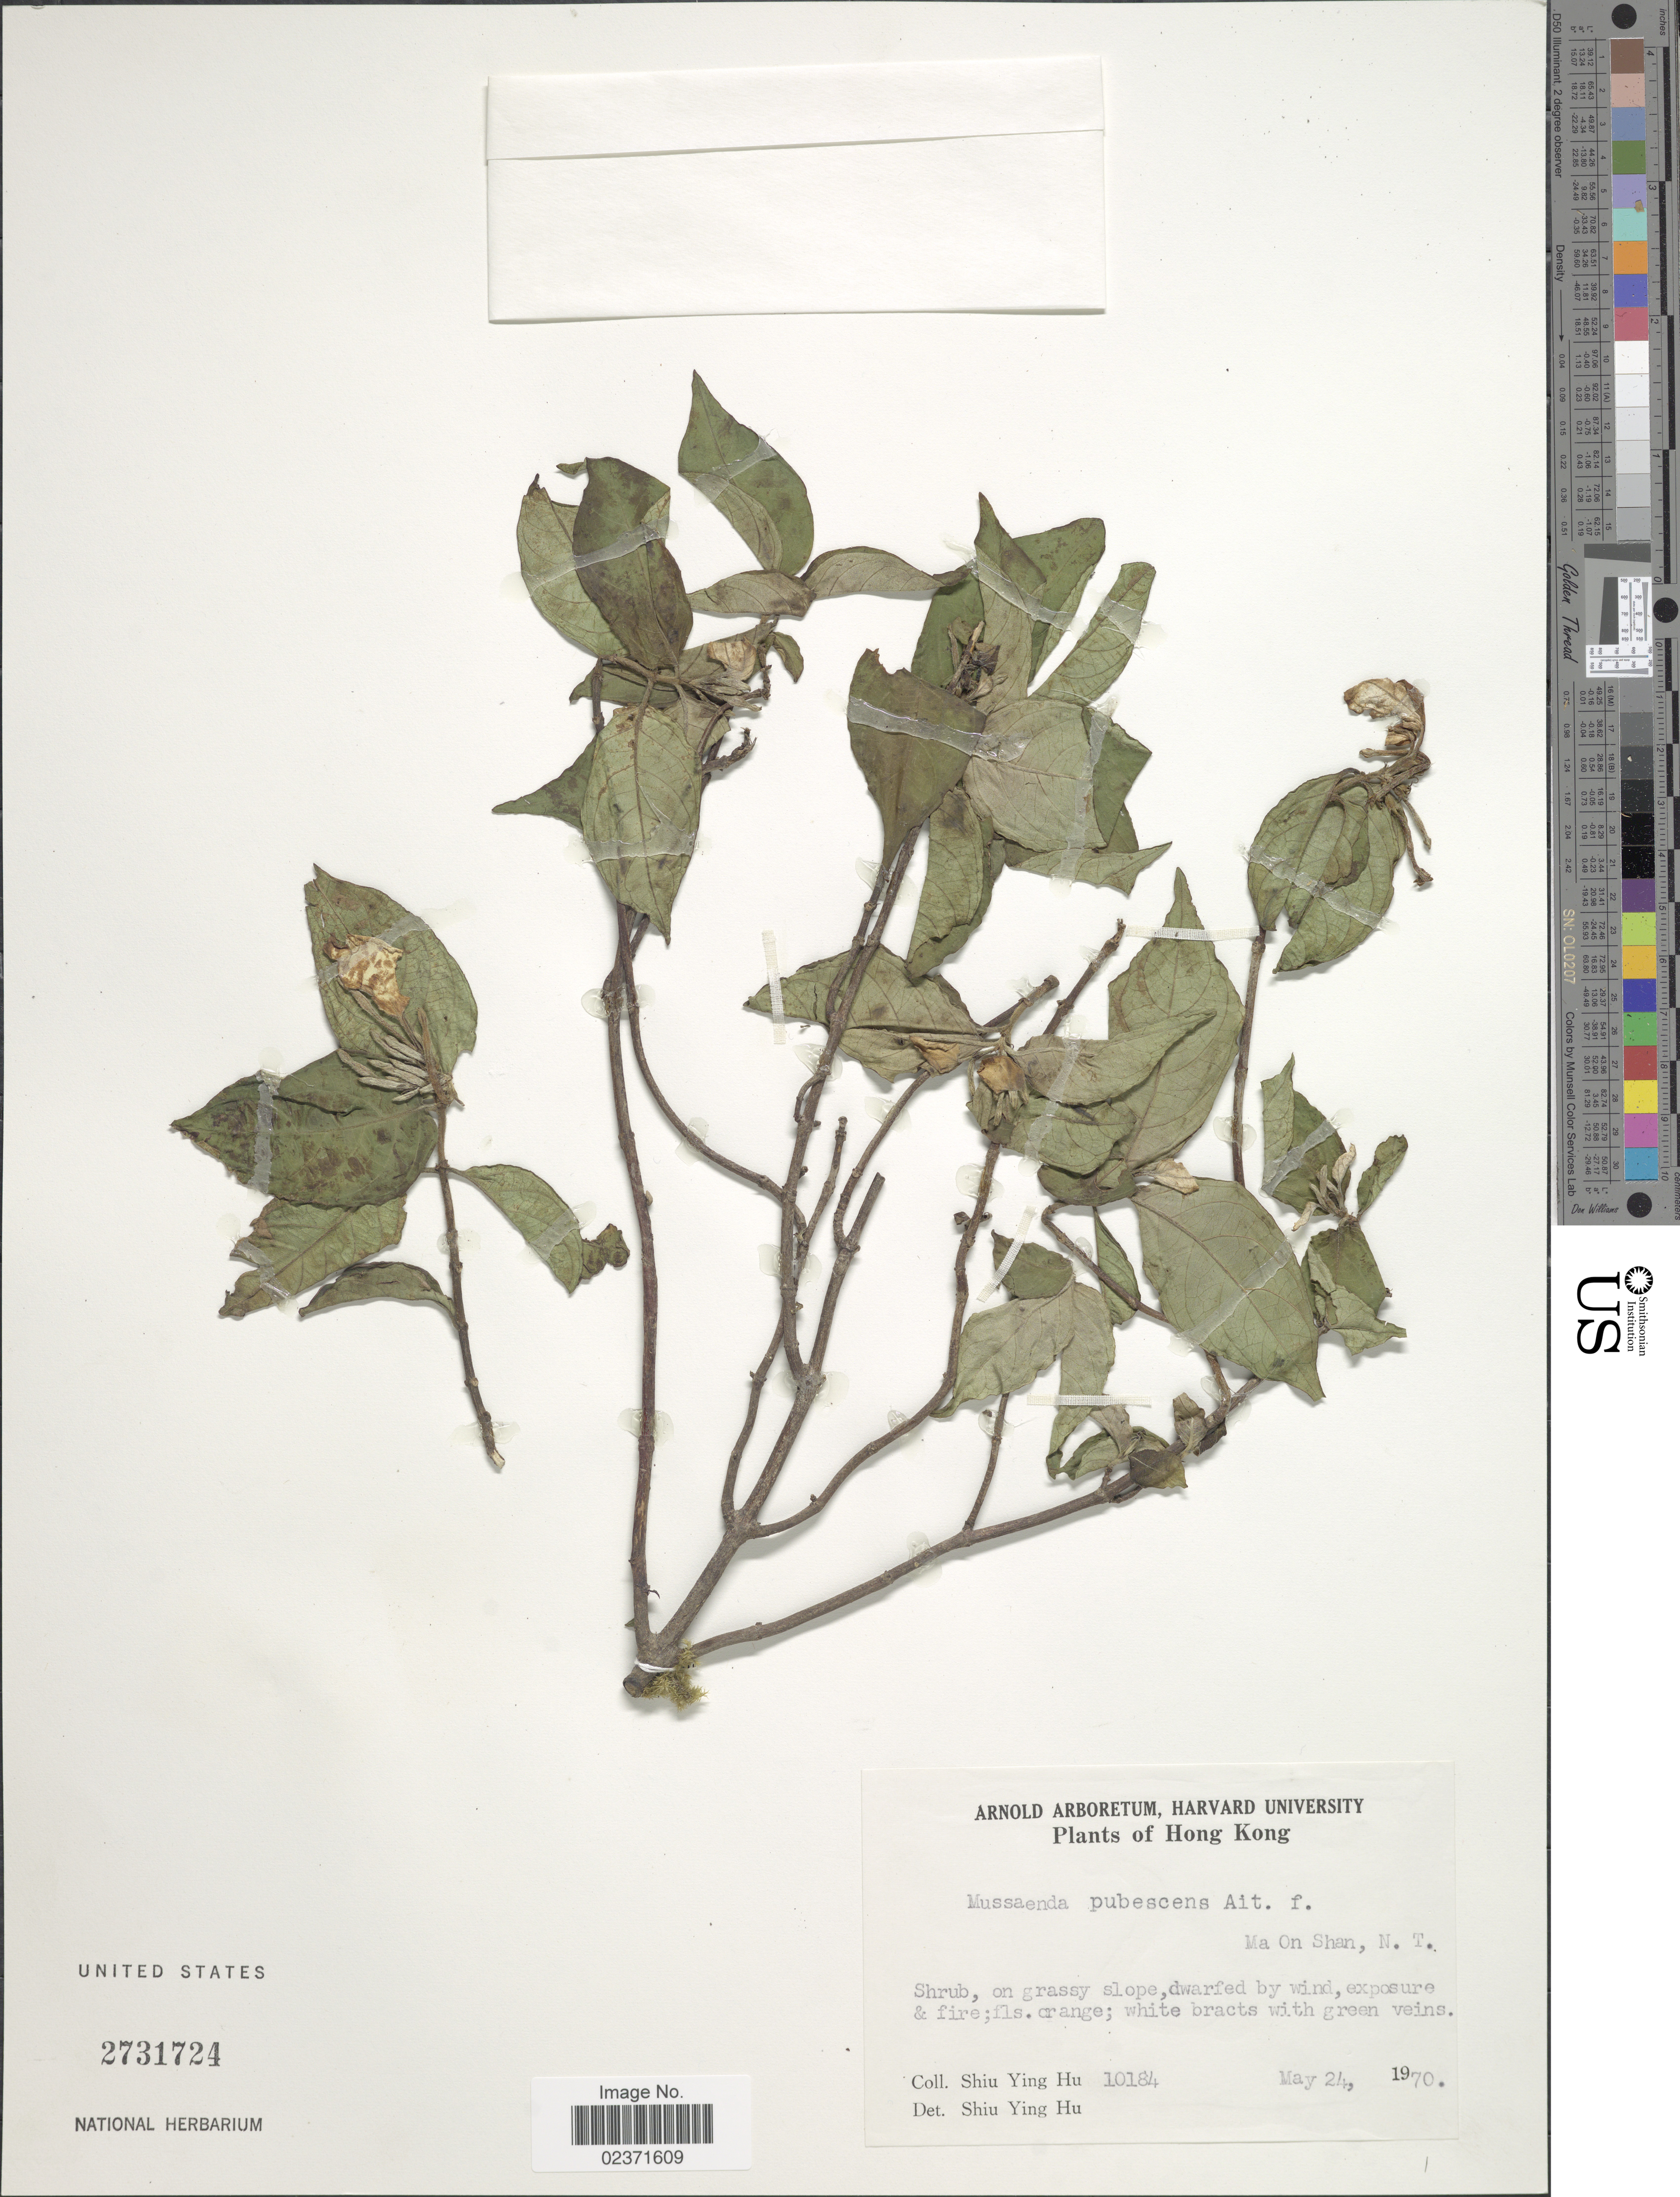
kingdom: Plantae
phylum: Tracheophyta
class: Magnoliopsida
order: Gentianales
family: Rubiaceae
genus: Mussaenda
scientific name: Mussaenda pubescens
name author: W.T. Aiton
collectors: S. Y. Hu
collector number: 10184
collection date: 1970-05-24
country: China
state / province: Hong Kong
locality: Ma On Shan, N. T., on grassy slope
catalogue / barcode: US 2731724